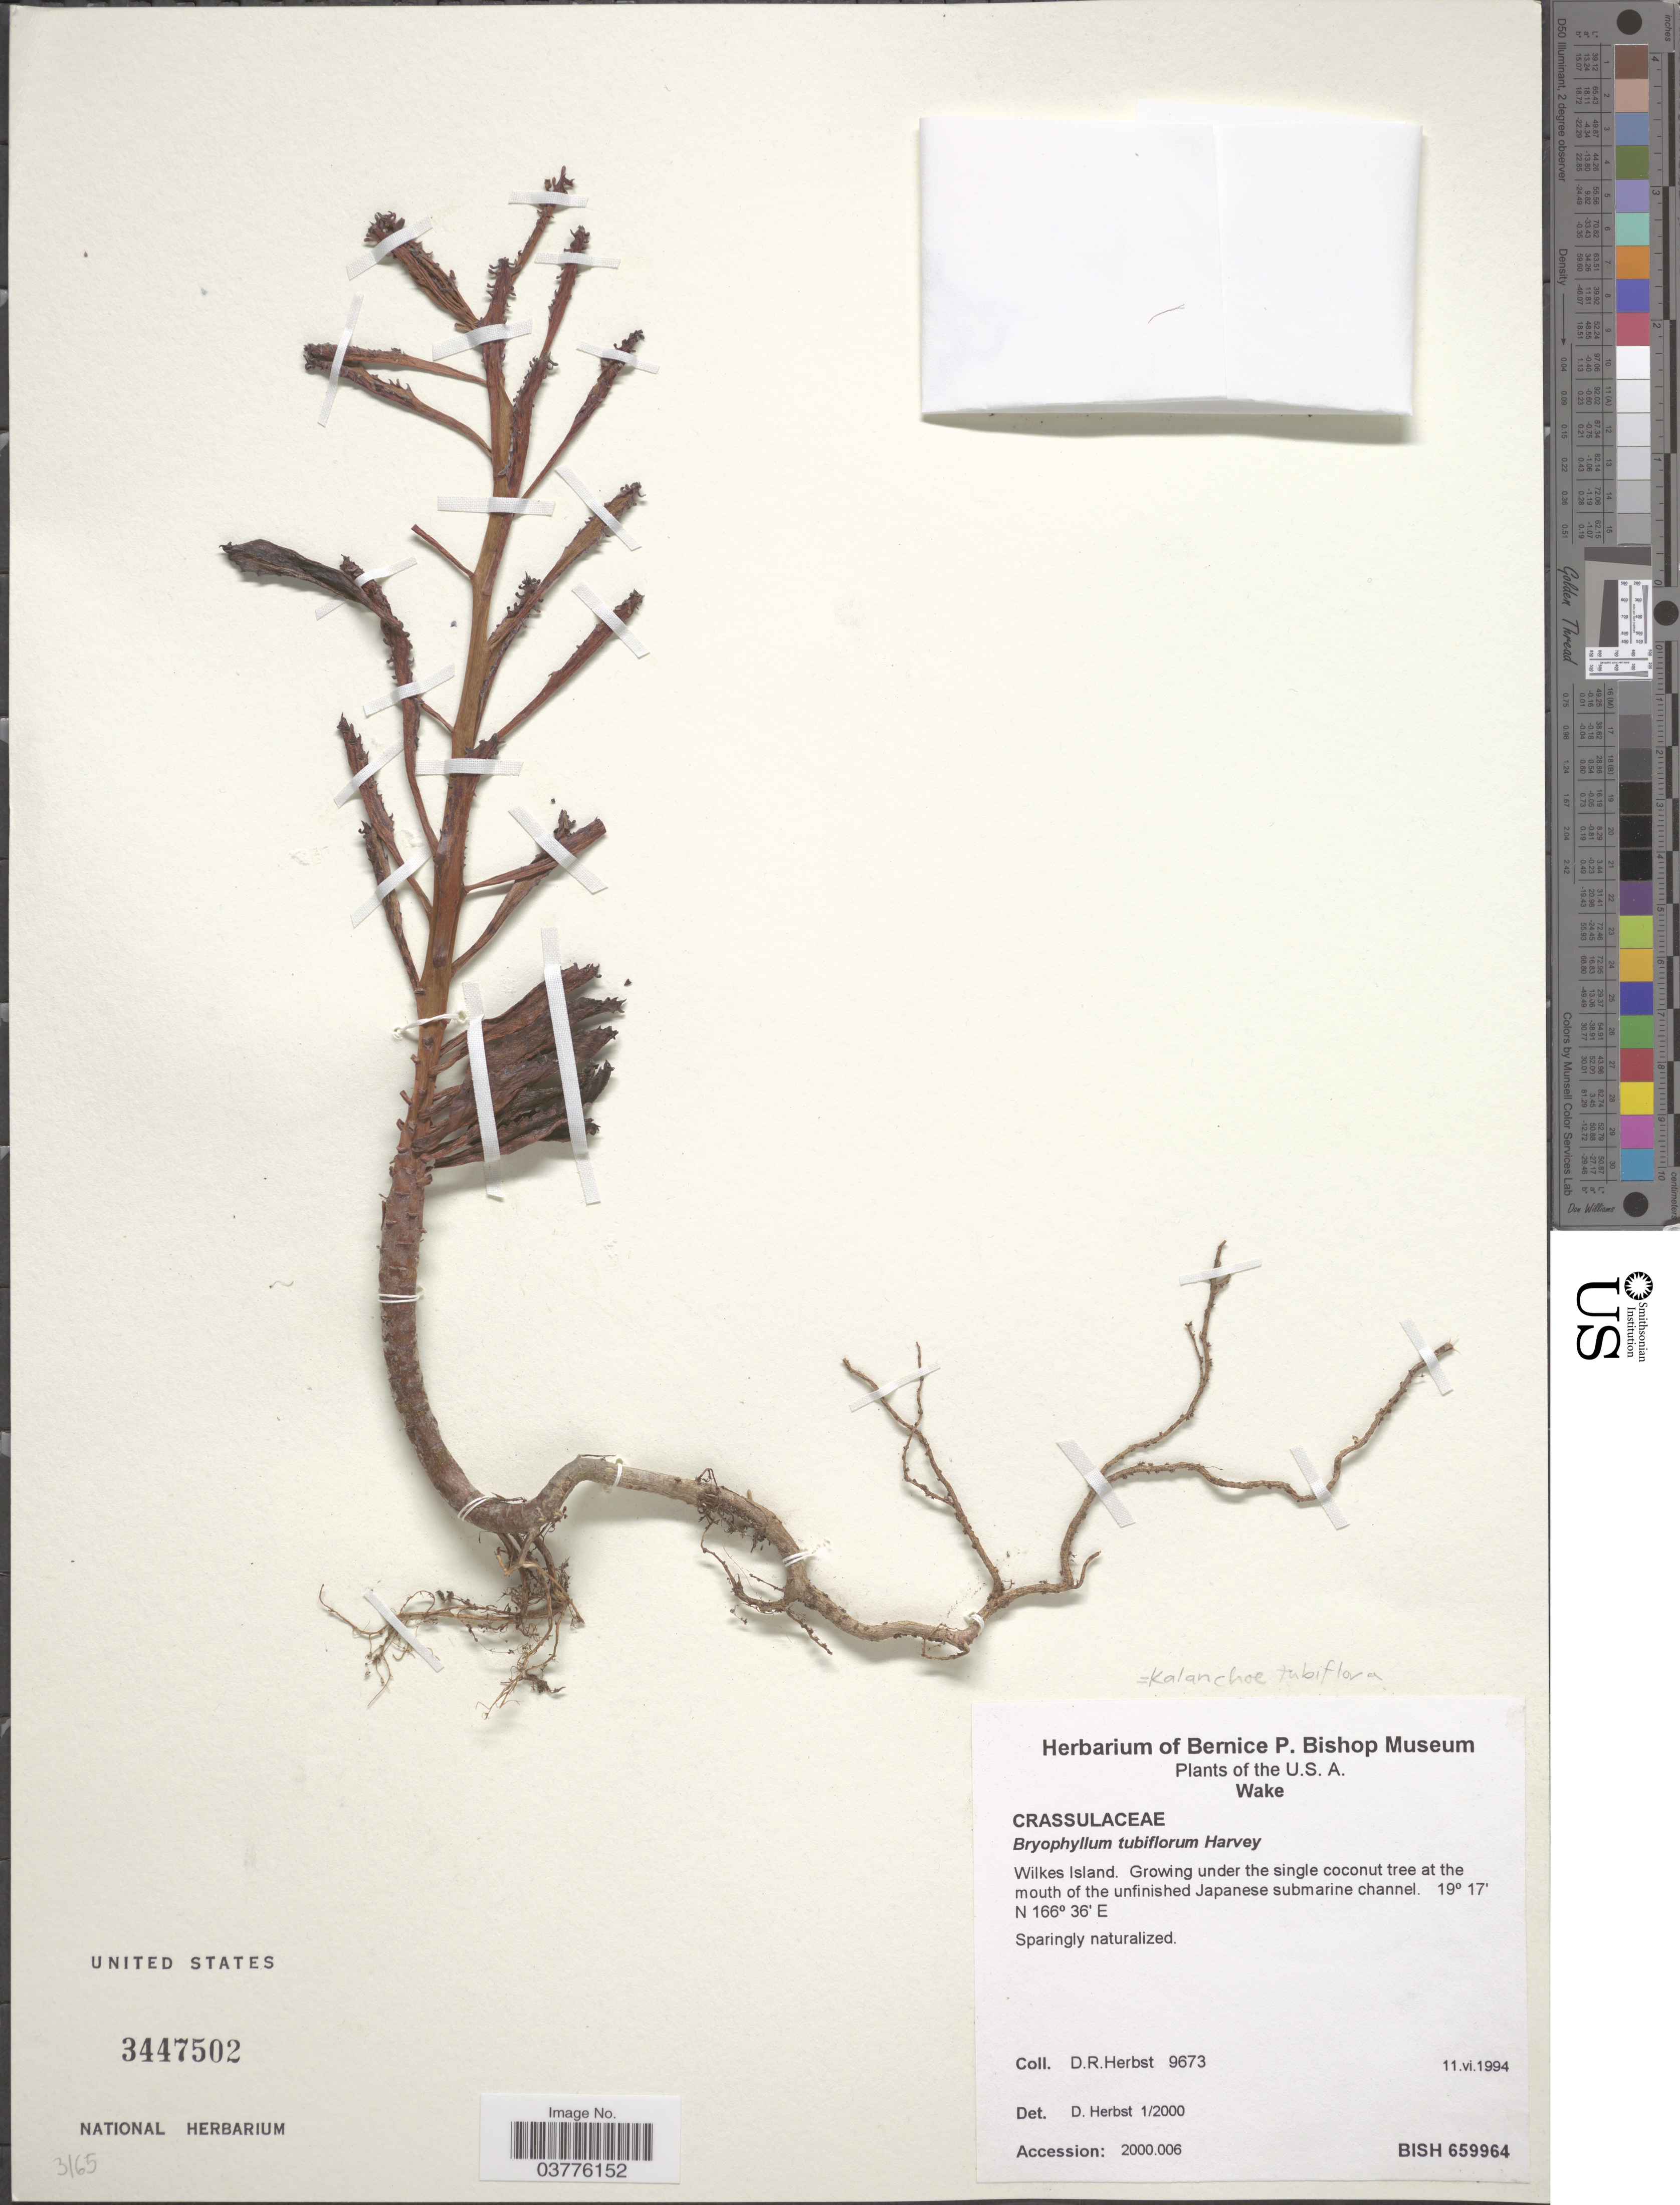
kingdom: Plantae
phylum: Tracheophyta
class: Magnoliopsida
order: Saxifragales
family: Crassulaceae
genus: Kalanchoe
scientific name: Kalanchoe delagoensis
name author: Eckl. & Zeyh.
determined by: Wagner, W. L., (BOT), Smithsonian Institution - National Museum of Natural History (UNITED STATES)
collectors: D. R. Herbst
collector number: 9673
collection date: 1994-06-11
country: U.S. Administered Pacific Islands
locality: Wake. Wilkes Island.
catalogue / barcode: US 3447502